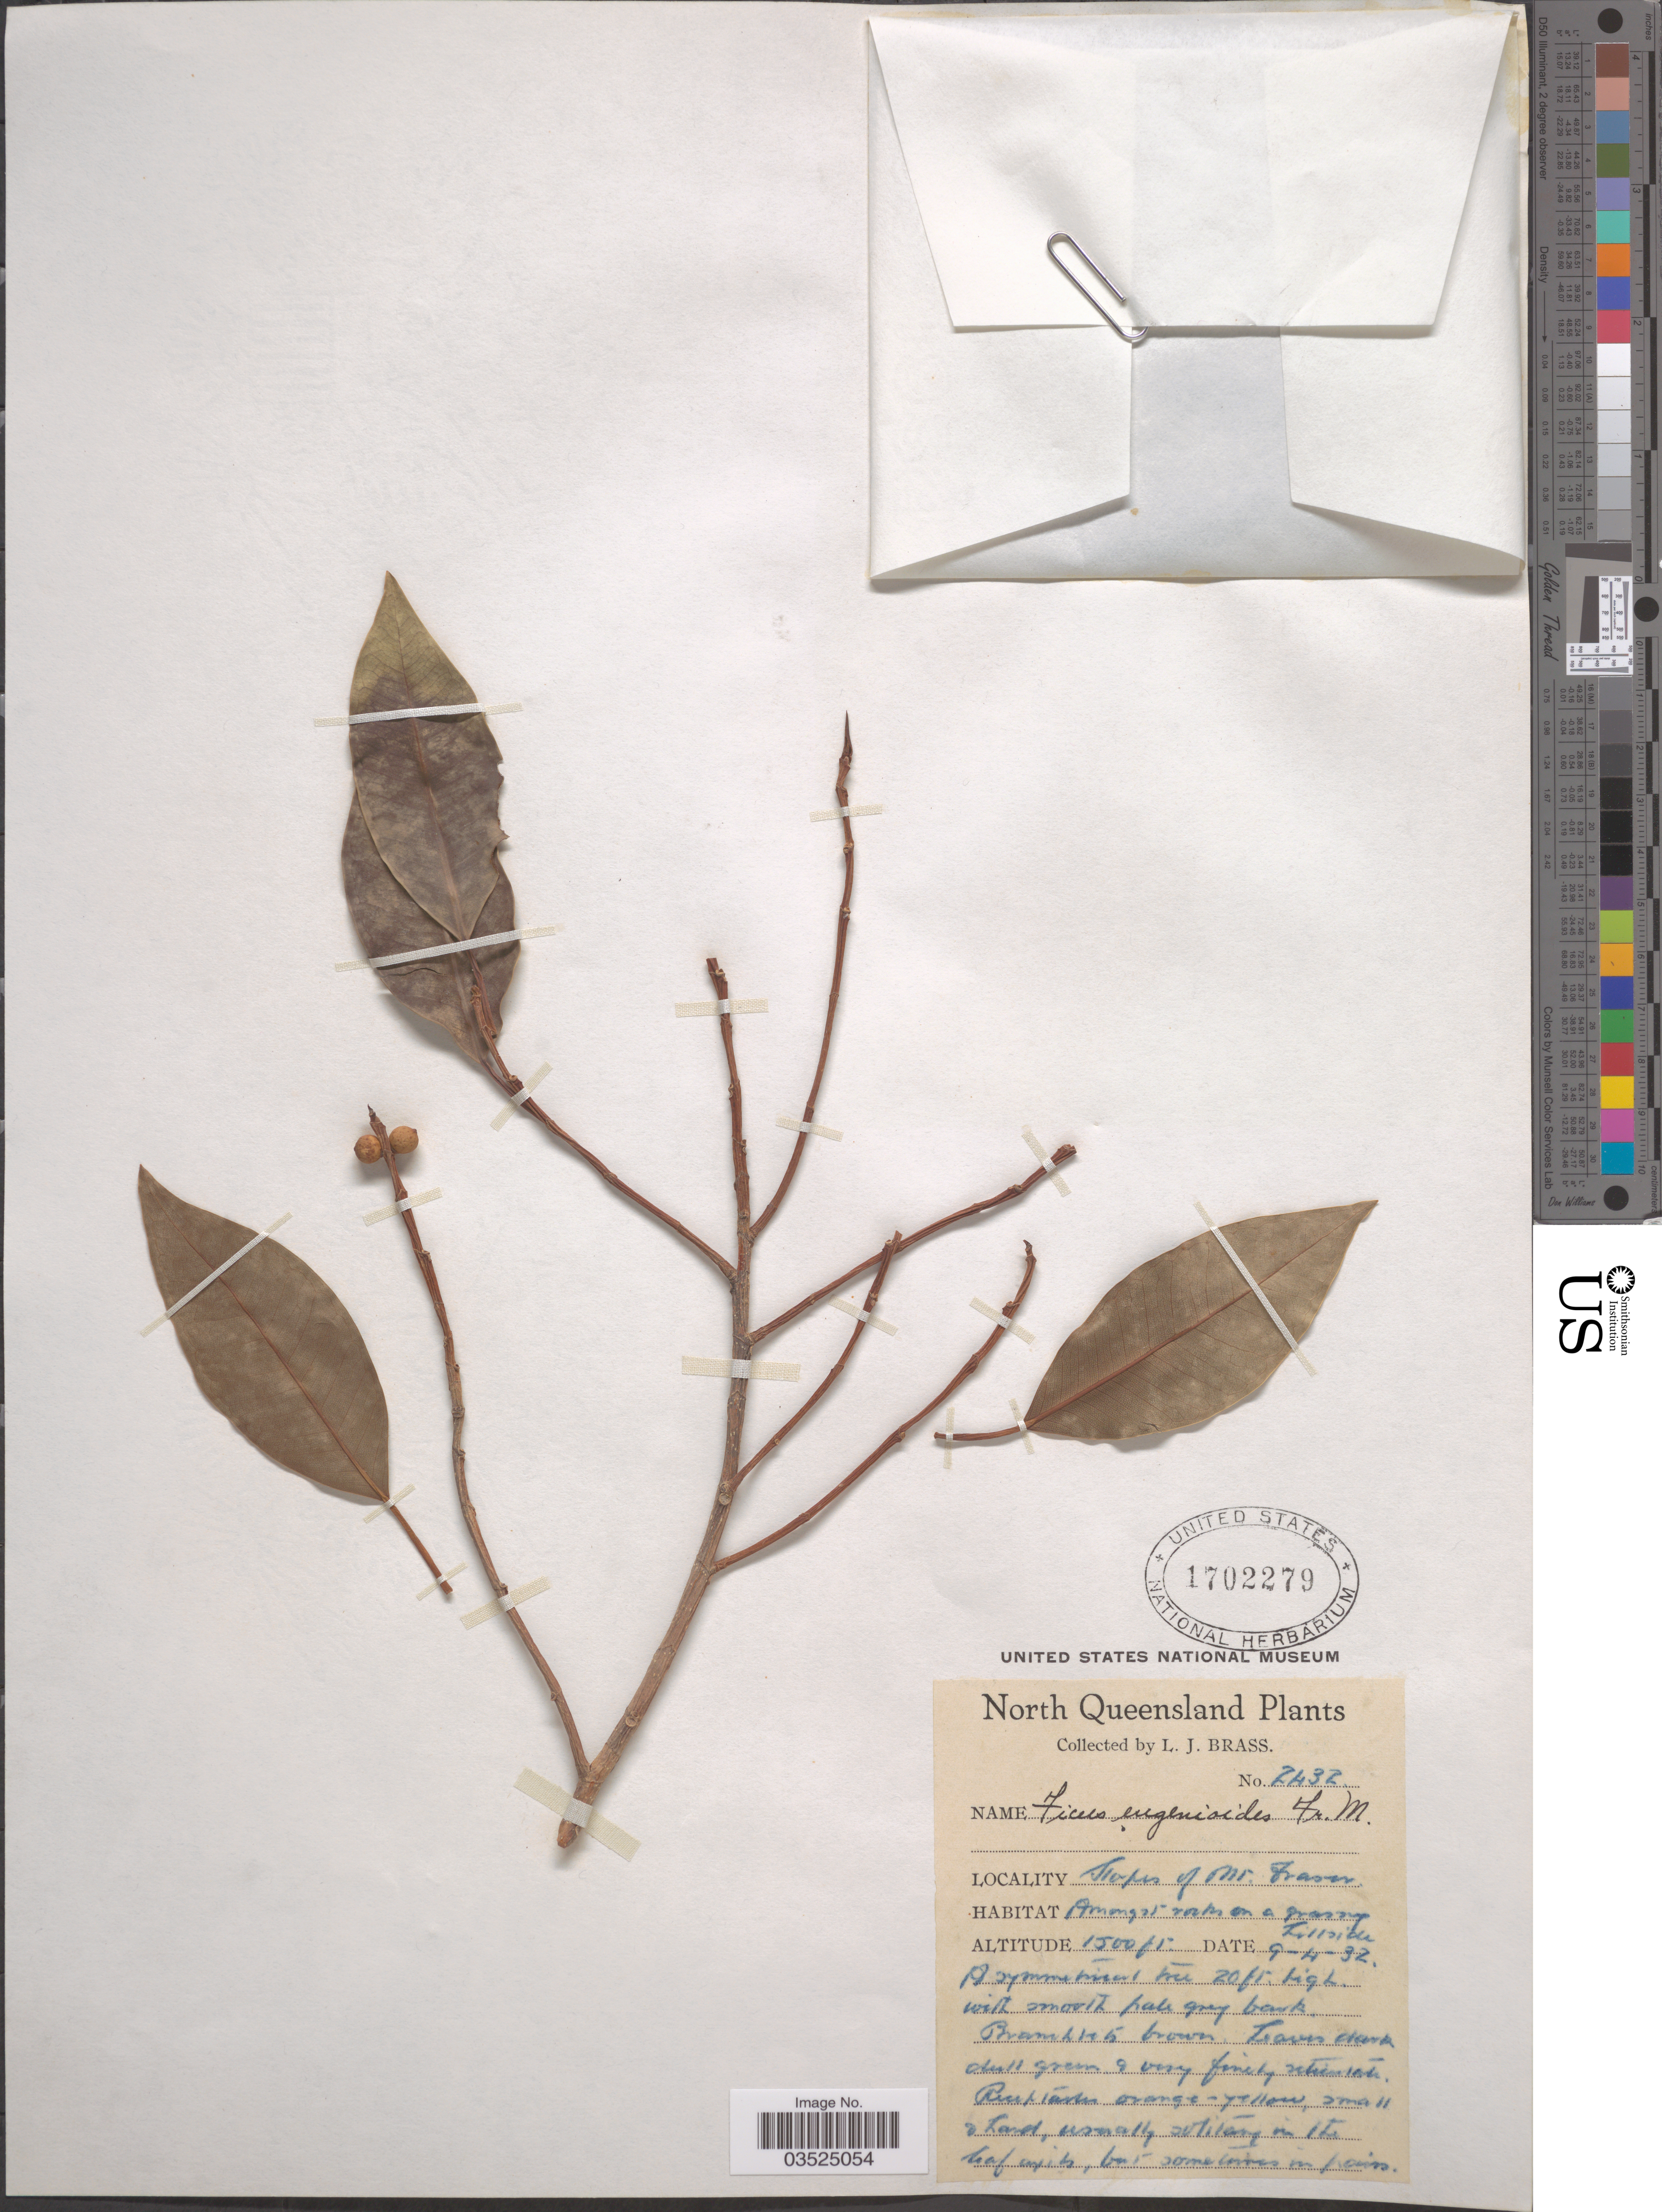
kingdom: Plantae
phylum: Tracheophyta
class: Magnoliopsida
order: Rosales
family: Moraceae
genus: Ficus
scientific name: Ficus eugenioides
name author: (Miq.) F. Muell. ex Miq.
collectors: L. J. Brass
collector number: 2432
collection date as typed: Transcribed d/m/y: 9/4/32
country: Australia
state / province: Queensland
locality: North Queensland. Slopes of Mt. Fraser.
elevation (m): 457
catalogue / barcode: US 1702279